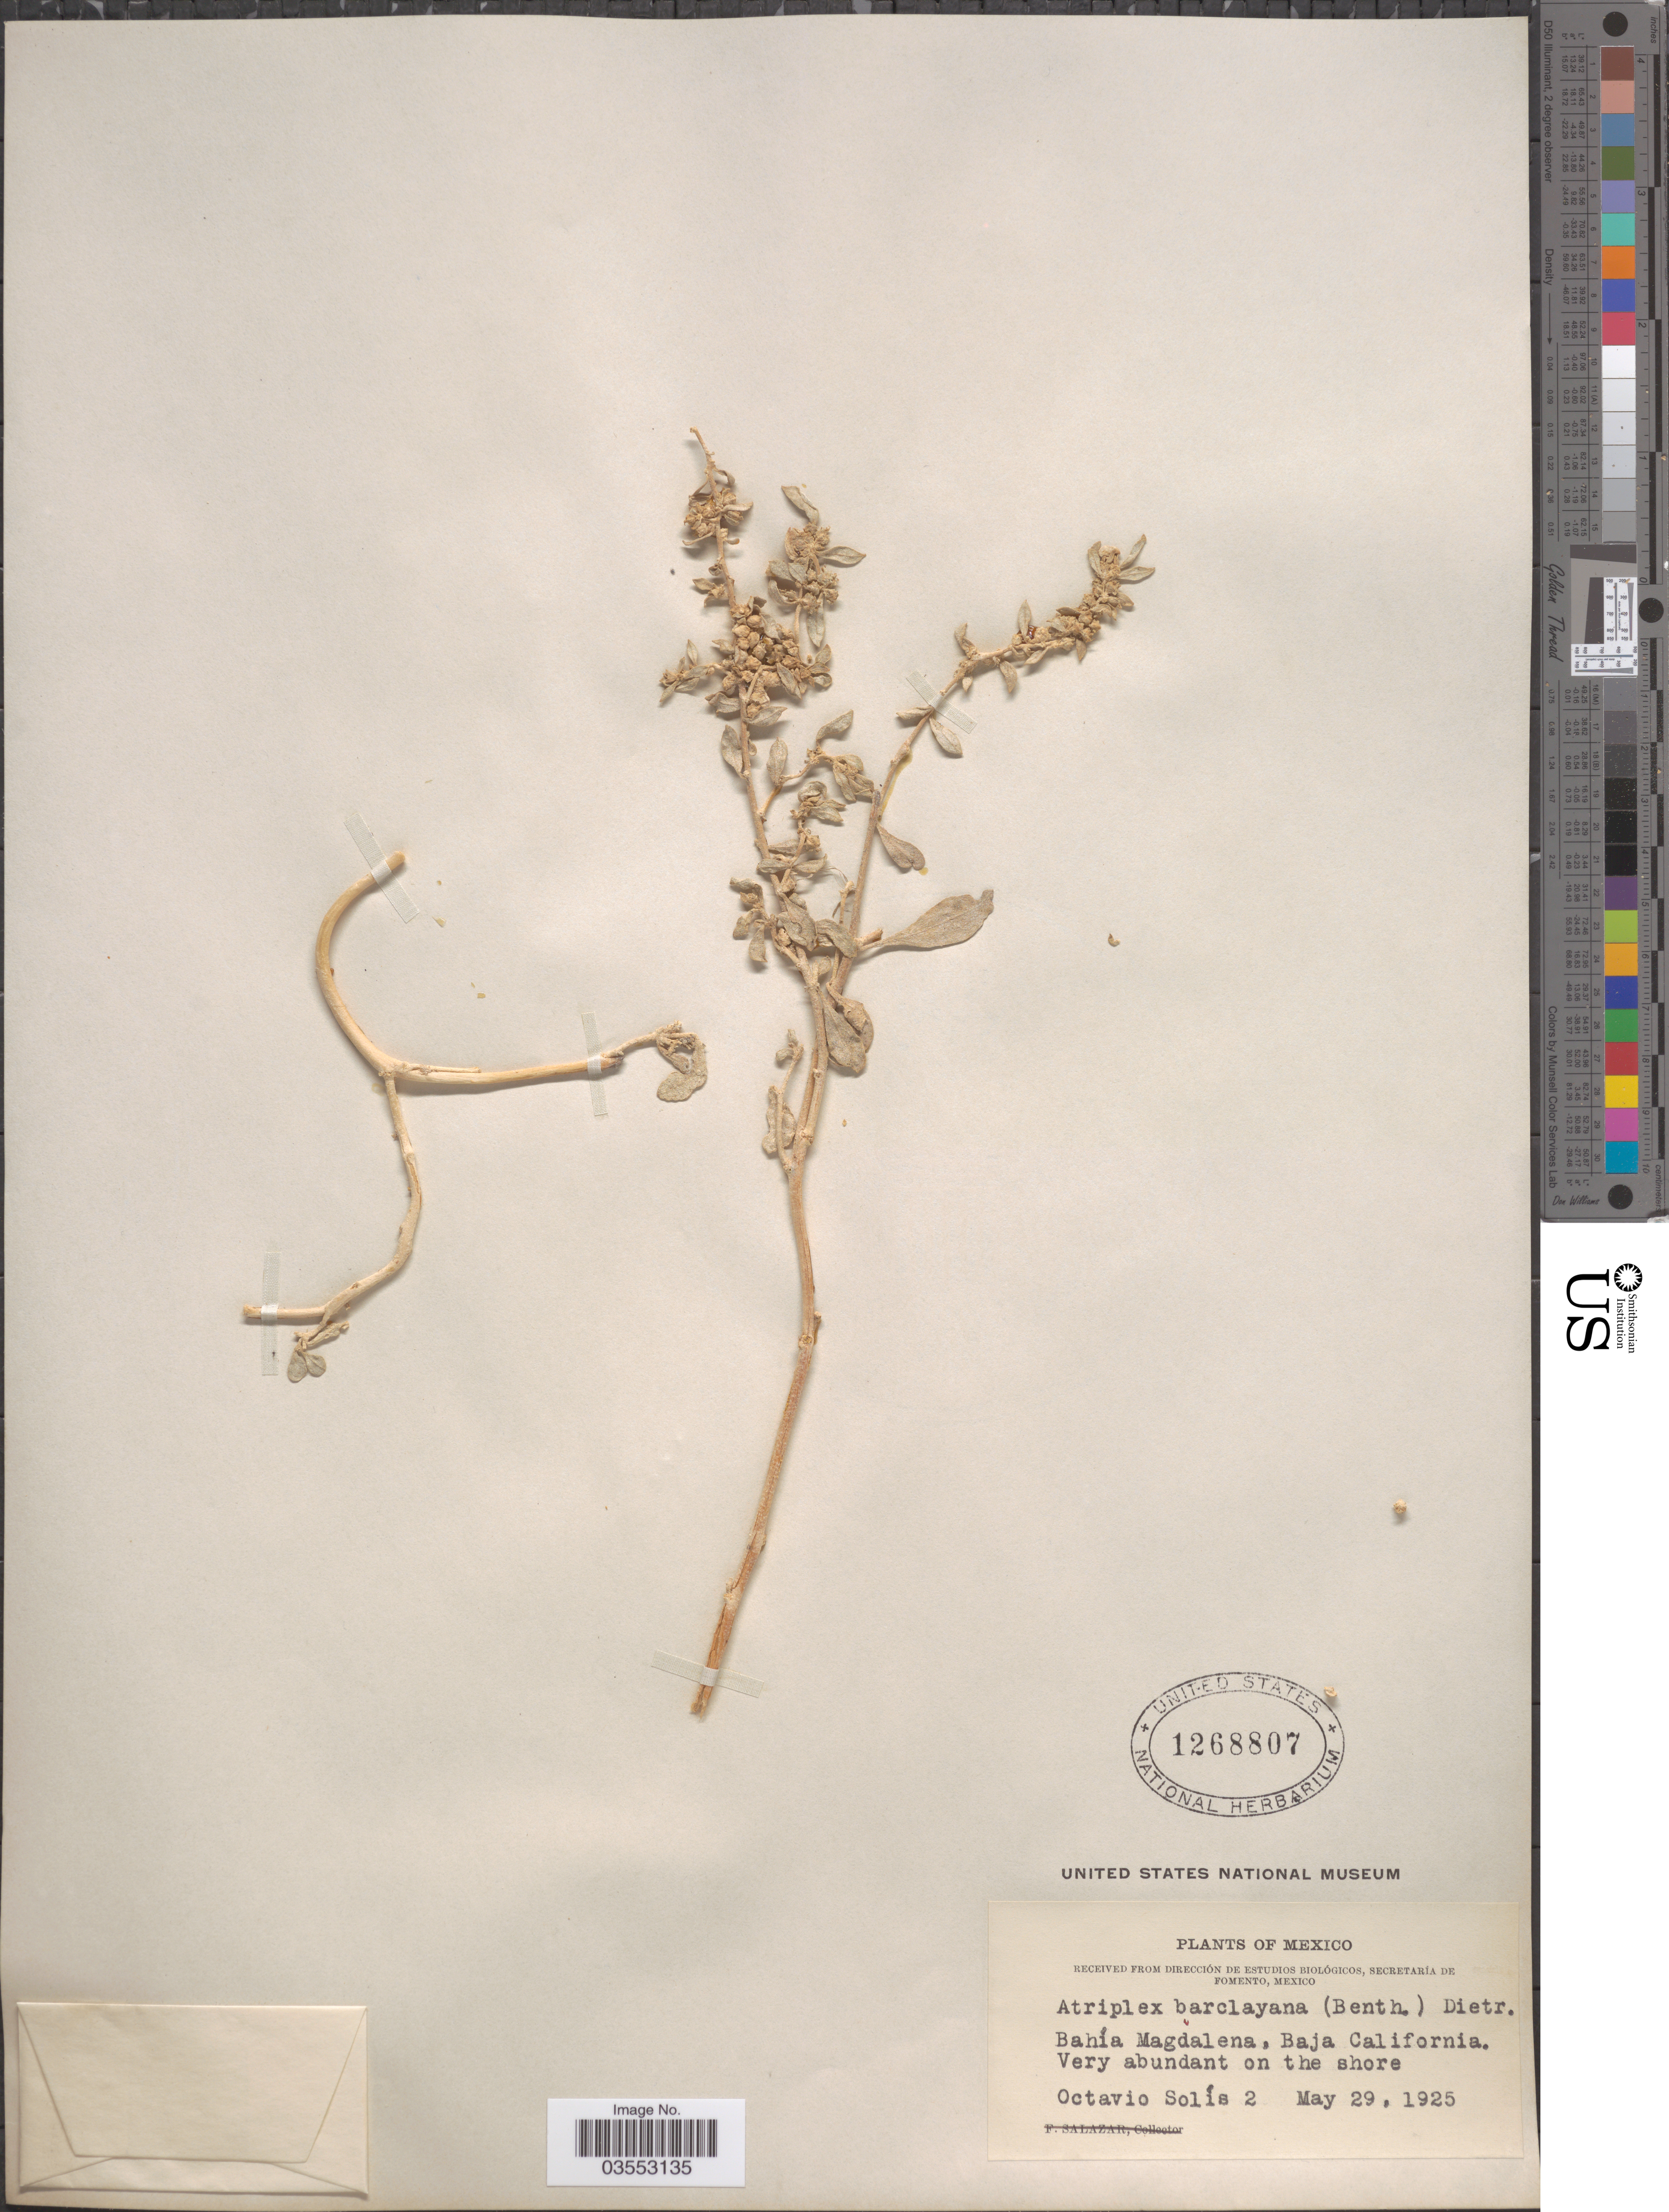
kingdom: Plantae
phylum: Tracheophyta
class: Magnoliopsida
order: Caryophyllales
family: Amaranthaceae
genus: Atriplex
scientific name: Atriplex barclayana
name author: (Benth.) D. Dietr.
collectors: O. Solis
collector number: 2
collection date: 1925-05-29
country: Mexico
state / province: Baja California Sur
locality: Bahía Magdalena.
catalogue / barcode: US 1268807